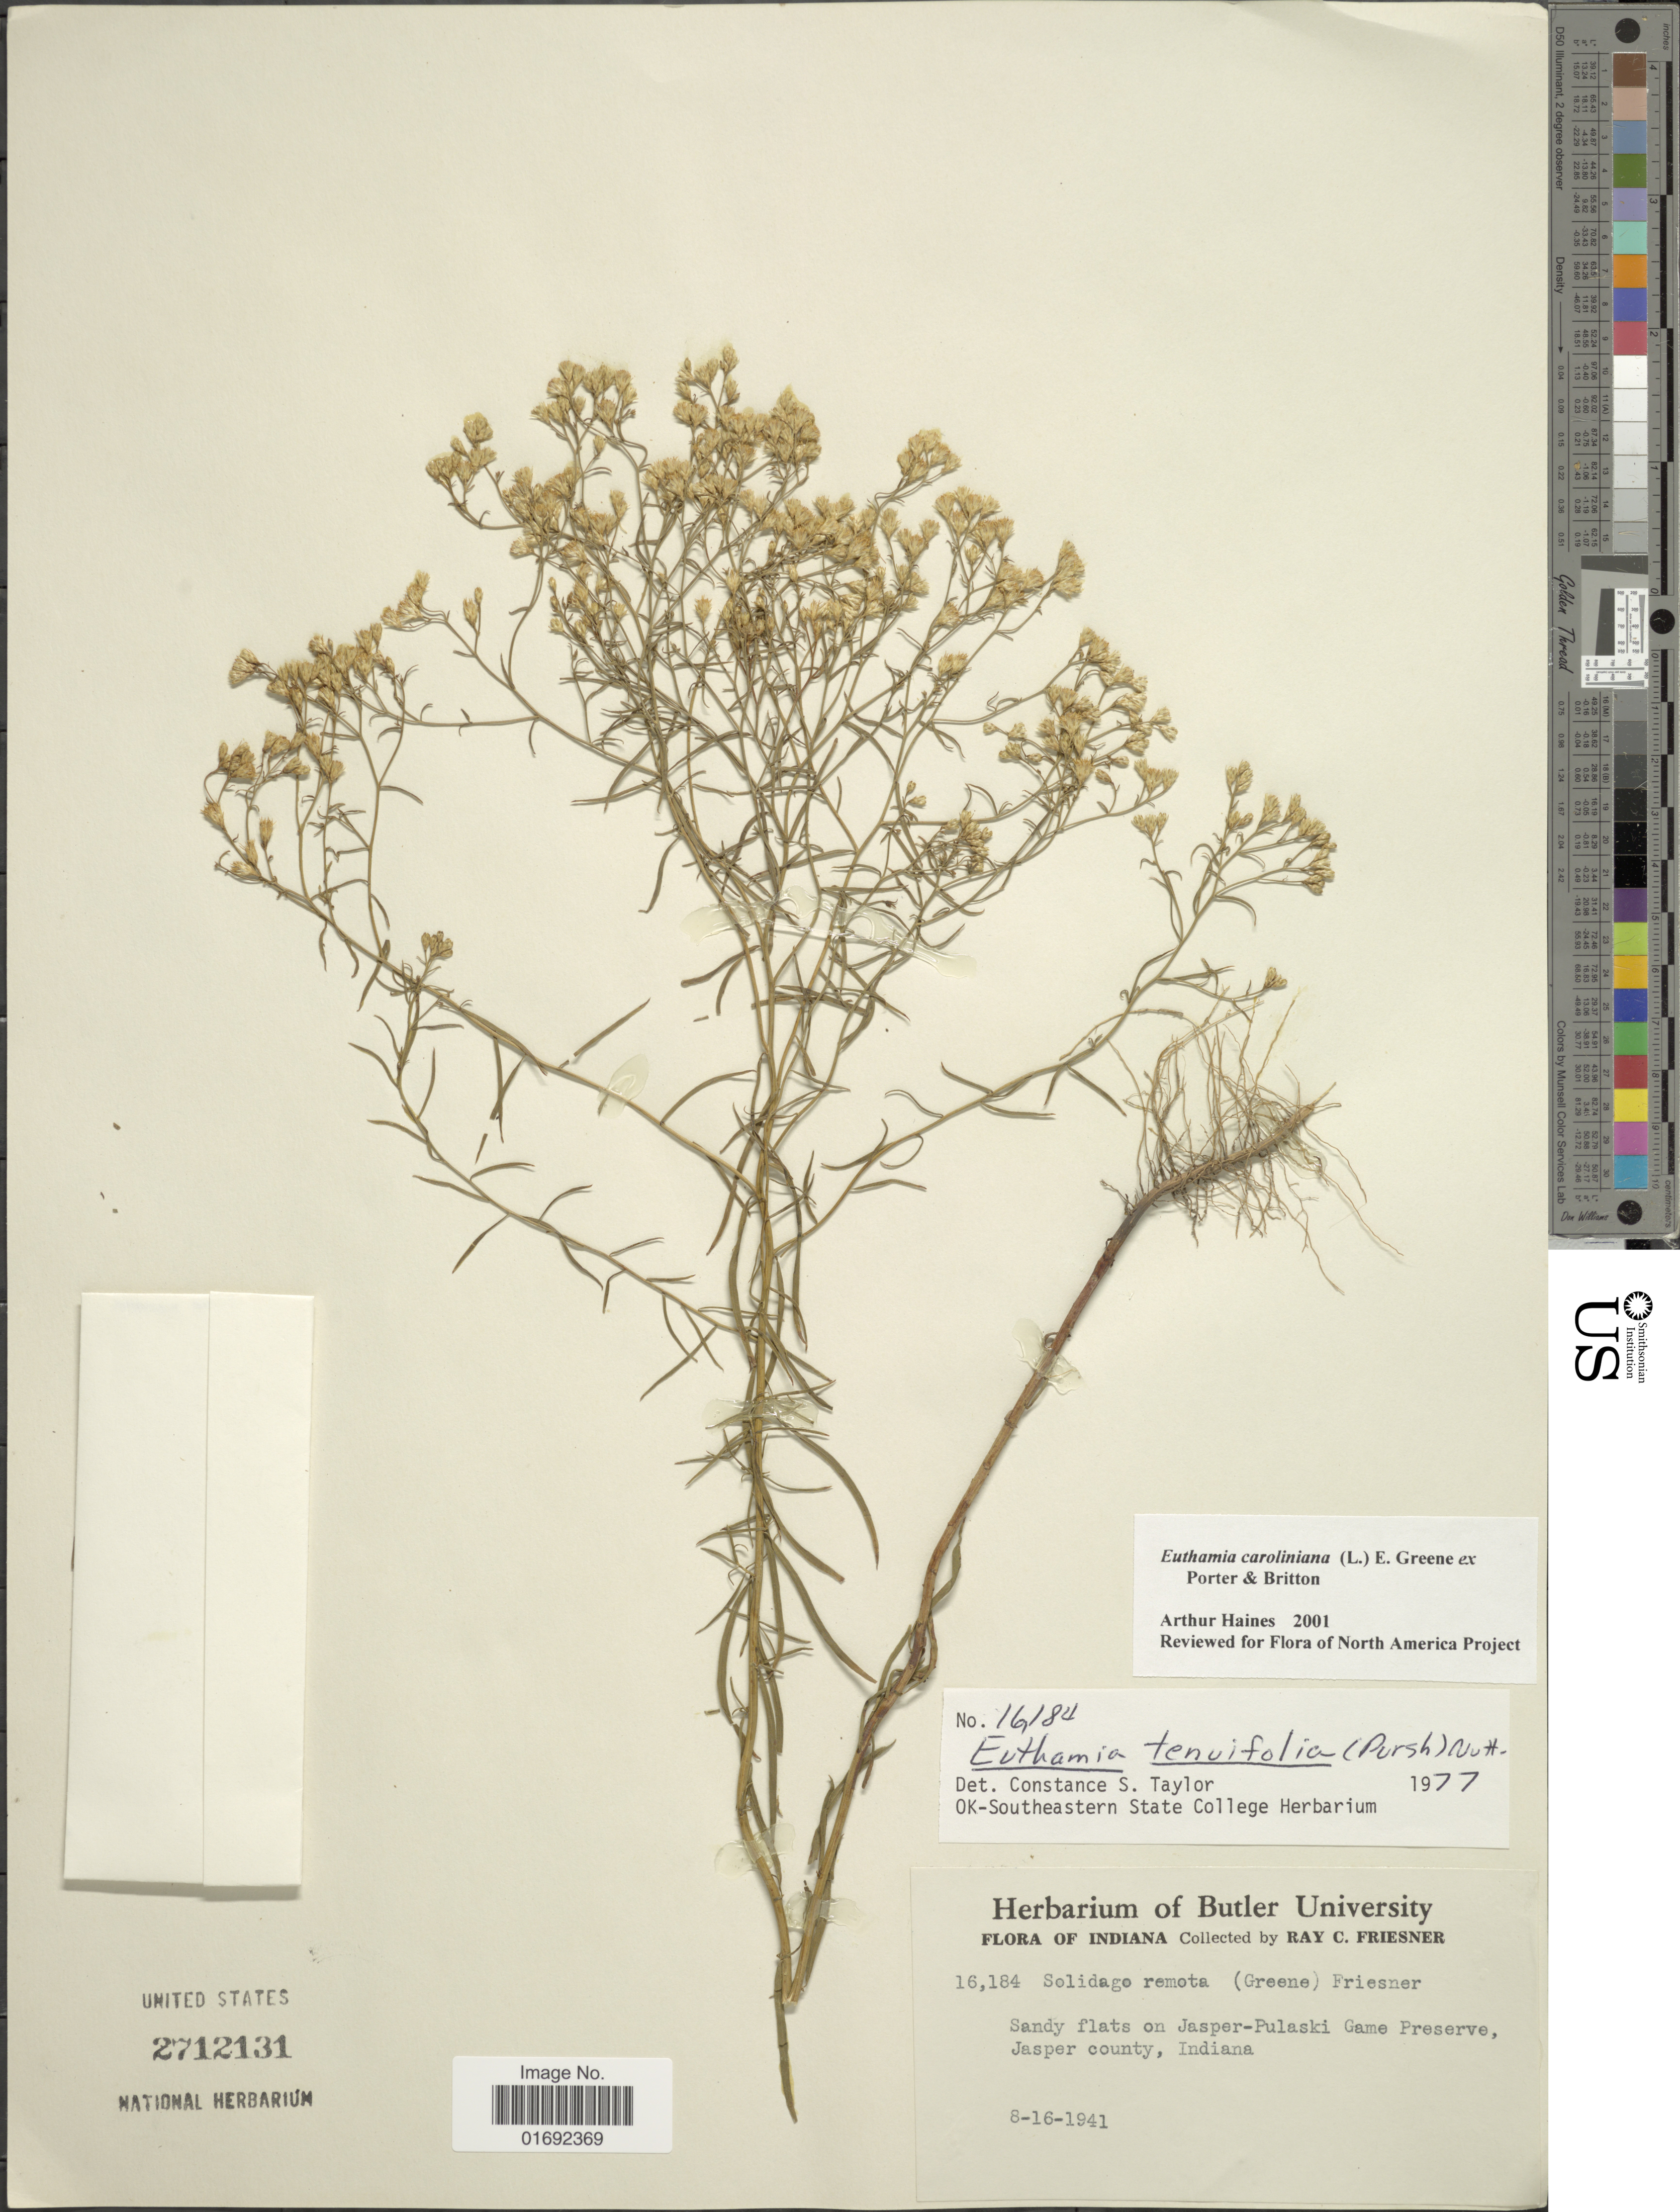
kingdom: Plantae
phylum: Tracheophyta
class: Magnoliopsida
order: Asterales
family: Asteraceae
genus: Euthamia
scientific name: Euthamia caroliniana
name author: (L.) Greene ex Porter & Britton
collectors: R. Friesner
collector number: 16184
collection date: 1941-08-16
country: United States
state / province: Indiana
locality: Sandy flats on Jasper-Pulaski Game Preserve, Jasper County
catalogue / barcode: US 2712131